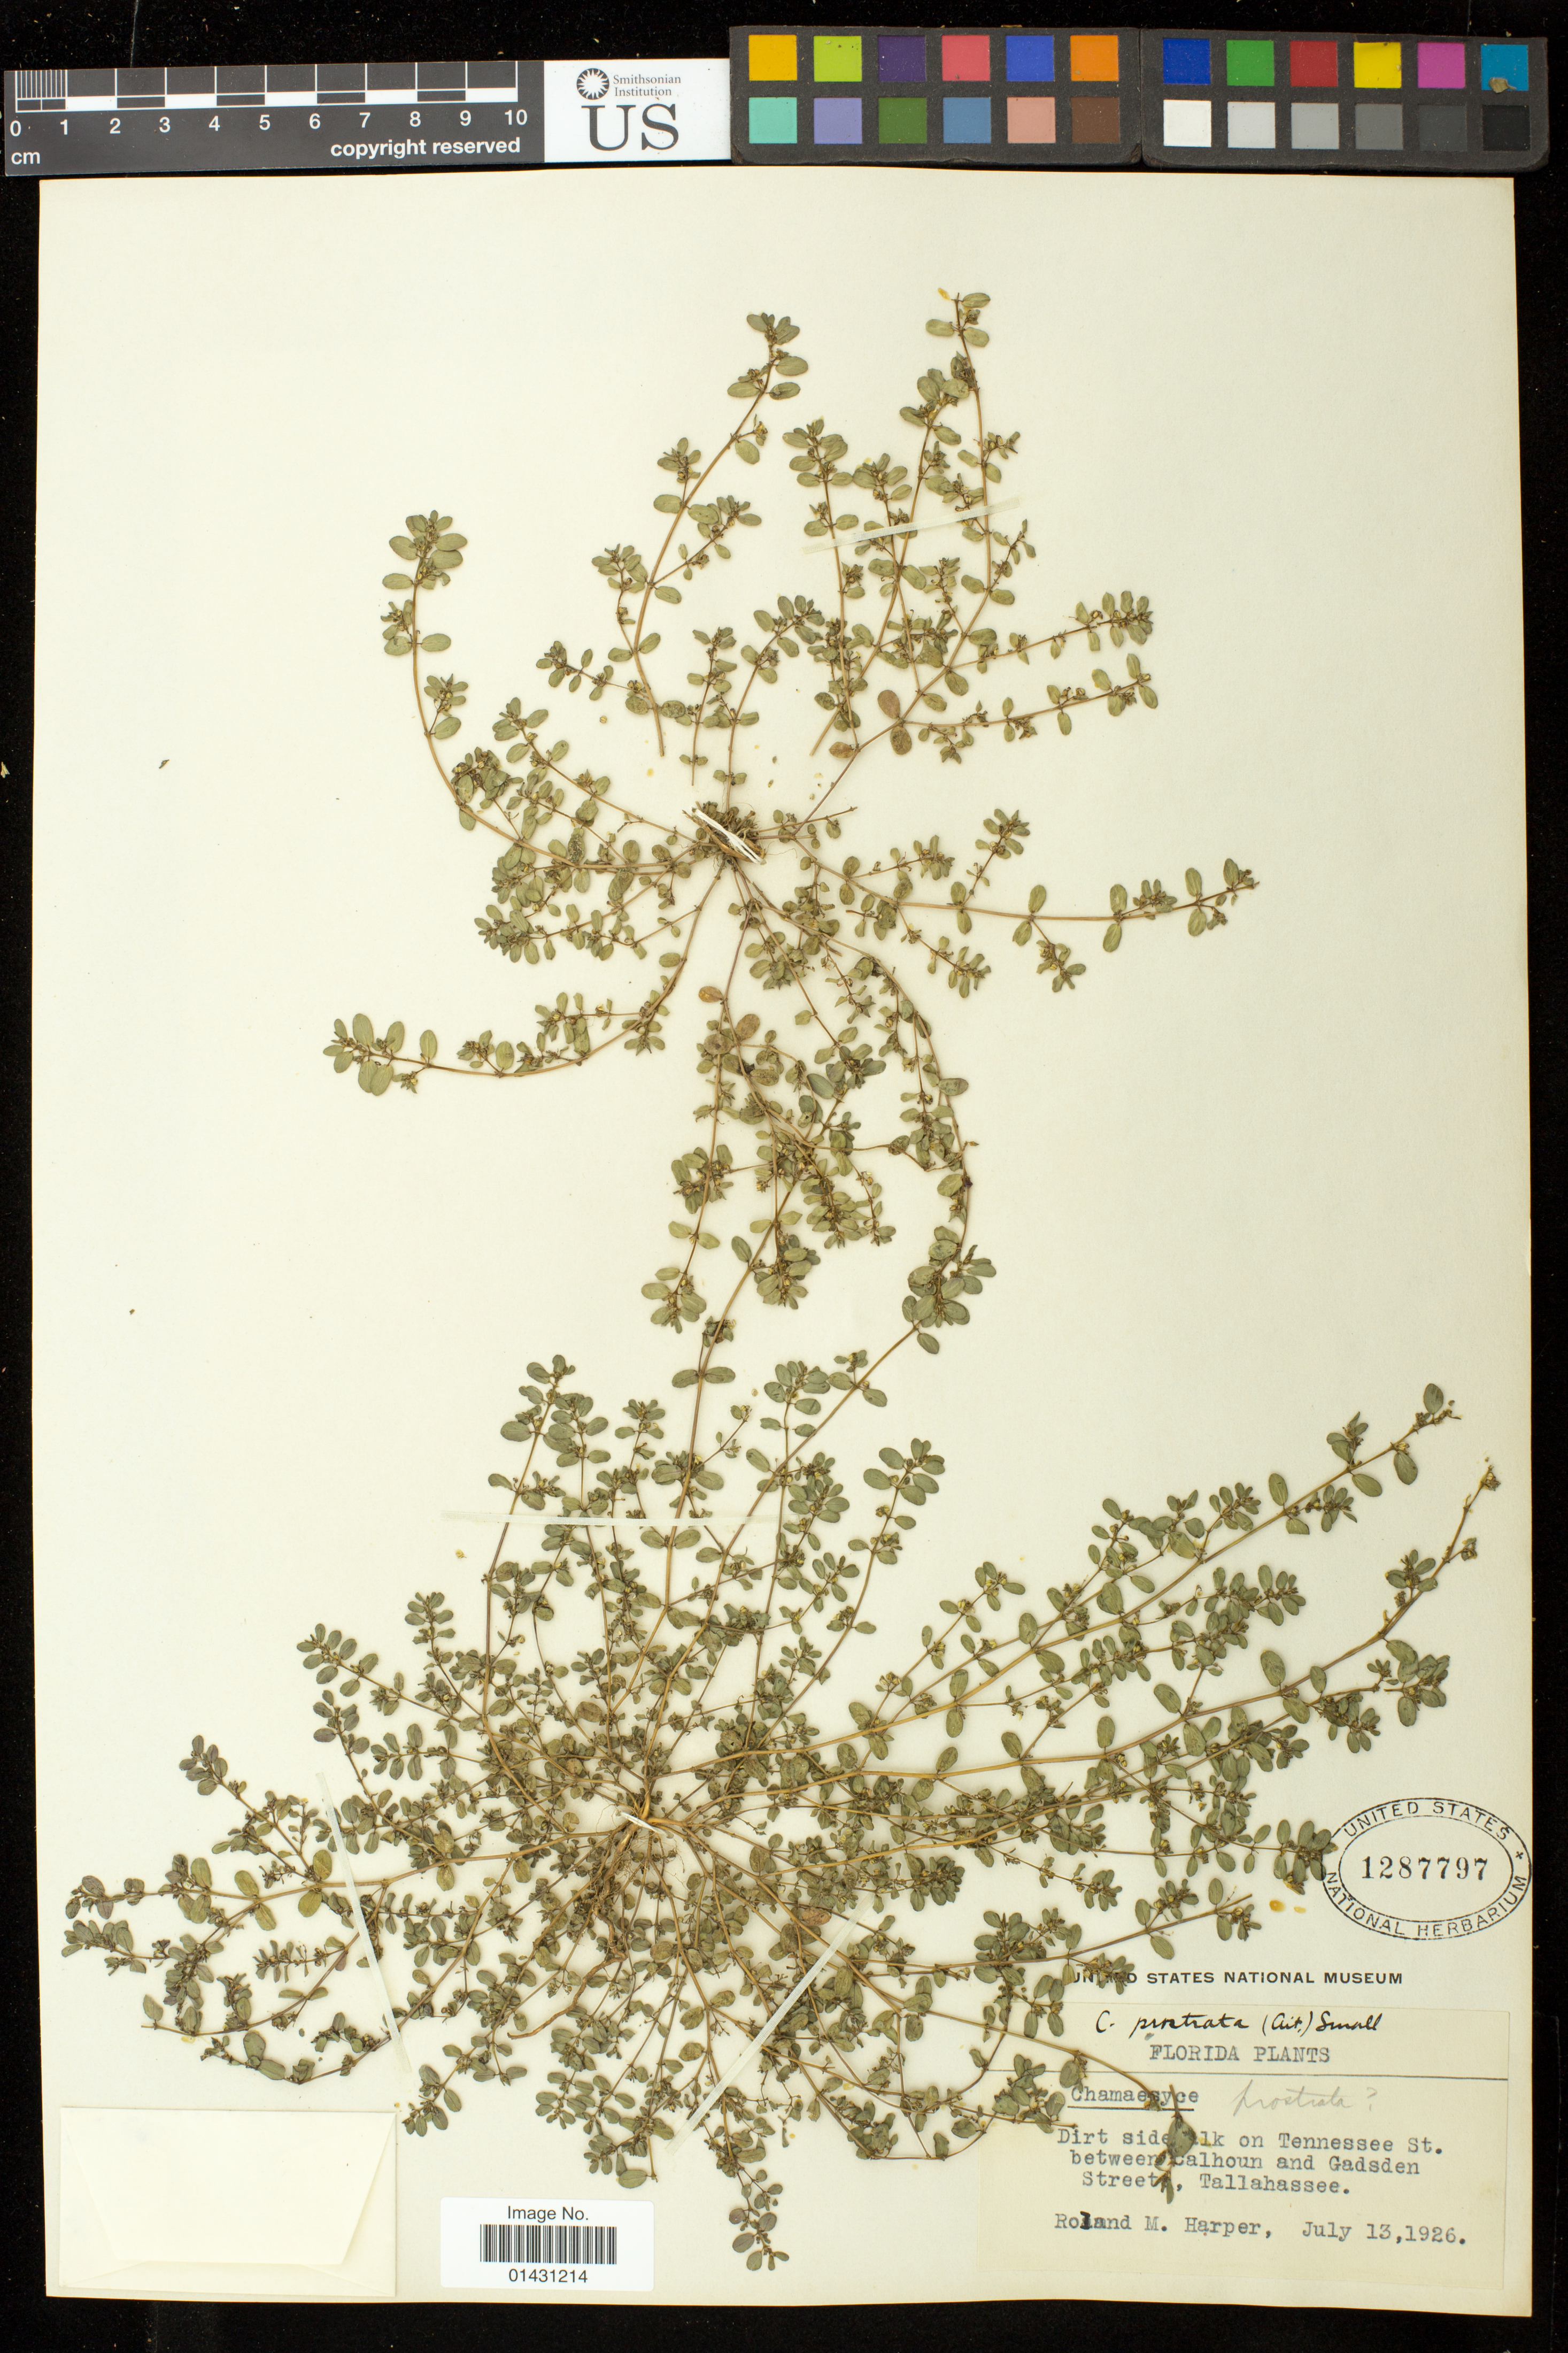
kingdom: Plantae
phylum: Tracheophyta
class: Magnoliopsida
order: Malpighiales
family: Euphorbiaceae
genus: Euphorbia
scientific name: Euphorbia prostrata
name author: Aiton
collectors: R. M. Harper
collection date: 1926-07-13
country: United States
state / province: Florida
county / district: Leon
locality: On Tennessee Street, between Calhoun and Gadsden Streets, Tallahassee.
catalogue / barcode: US 1287797